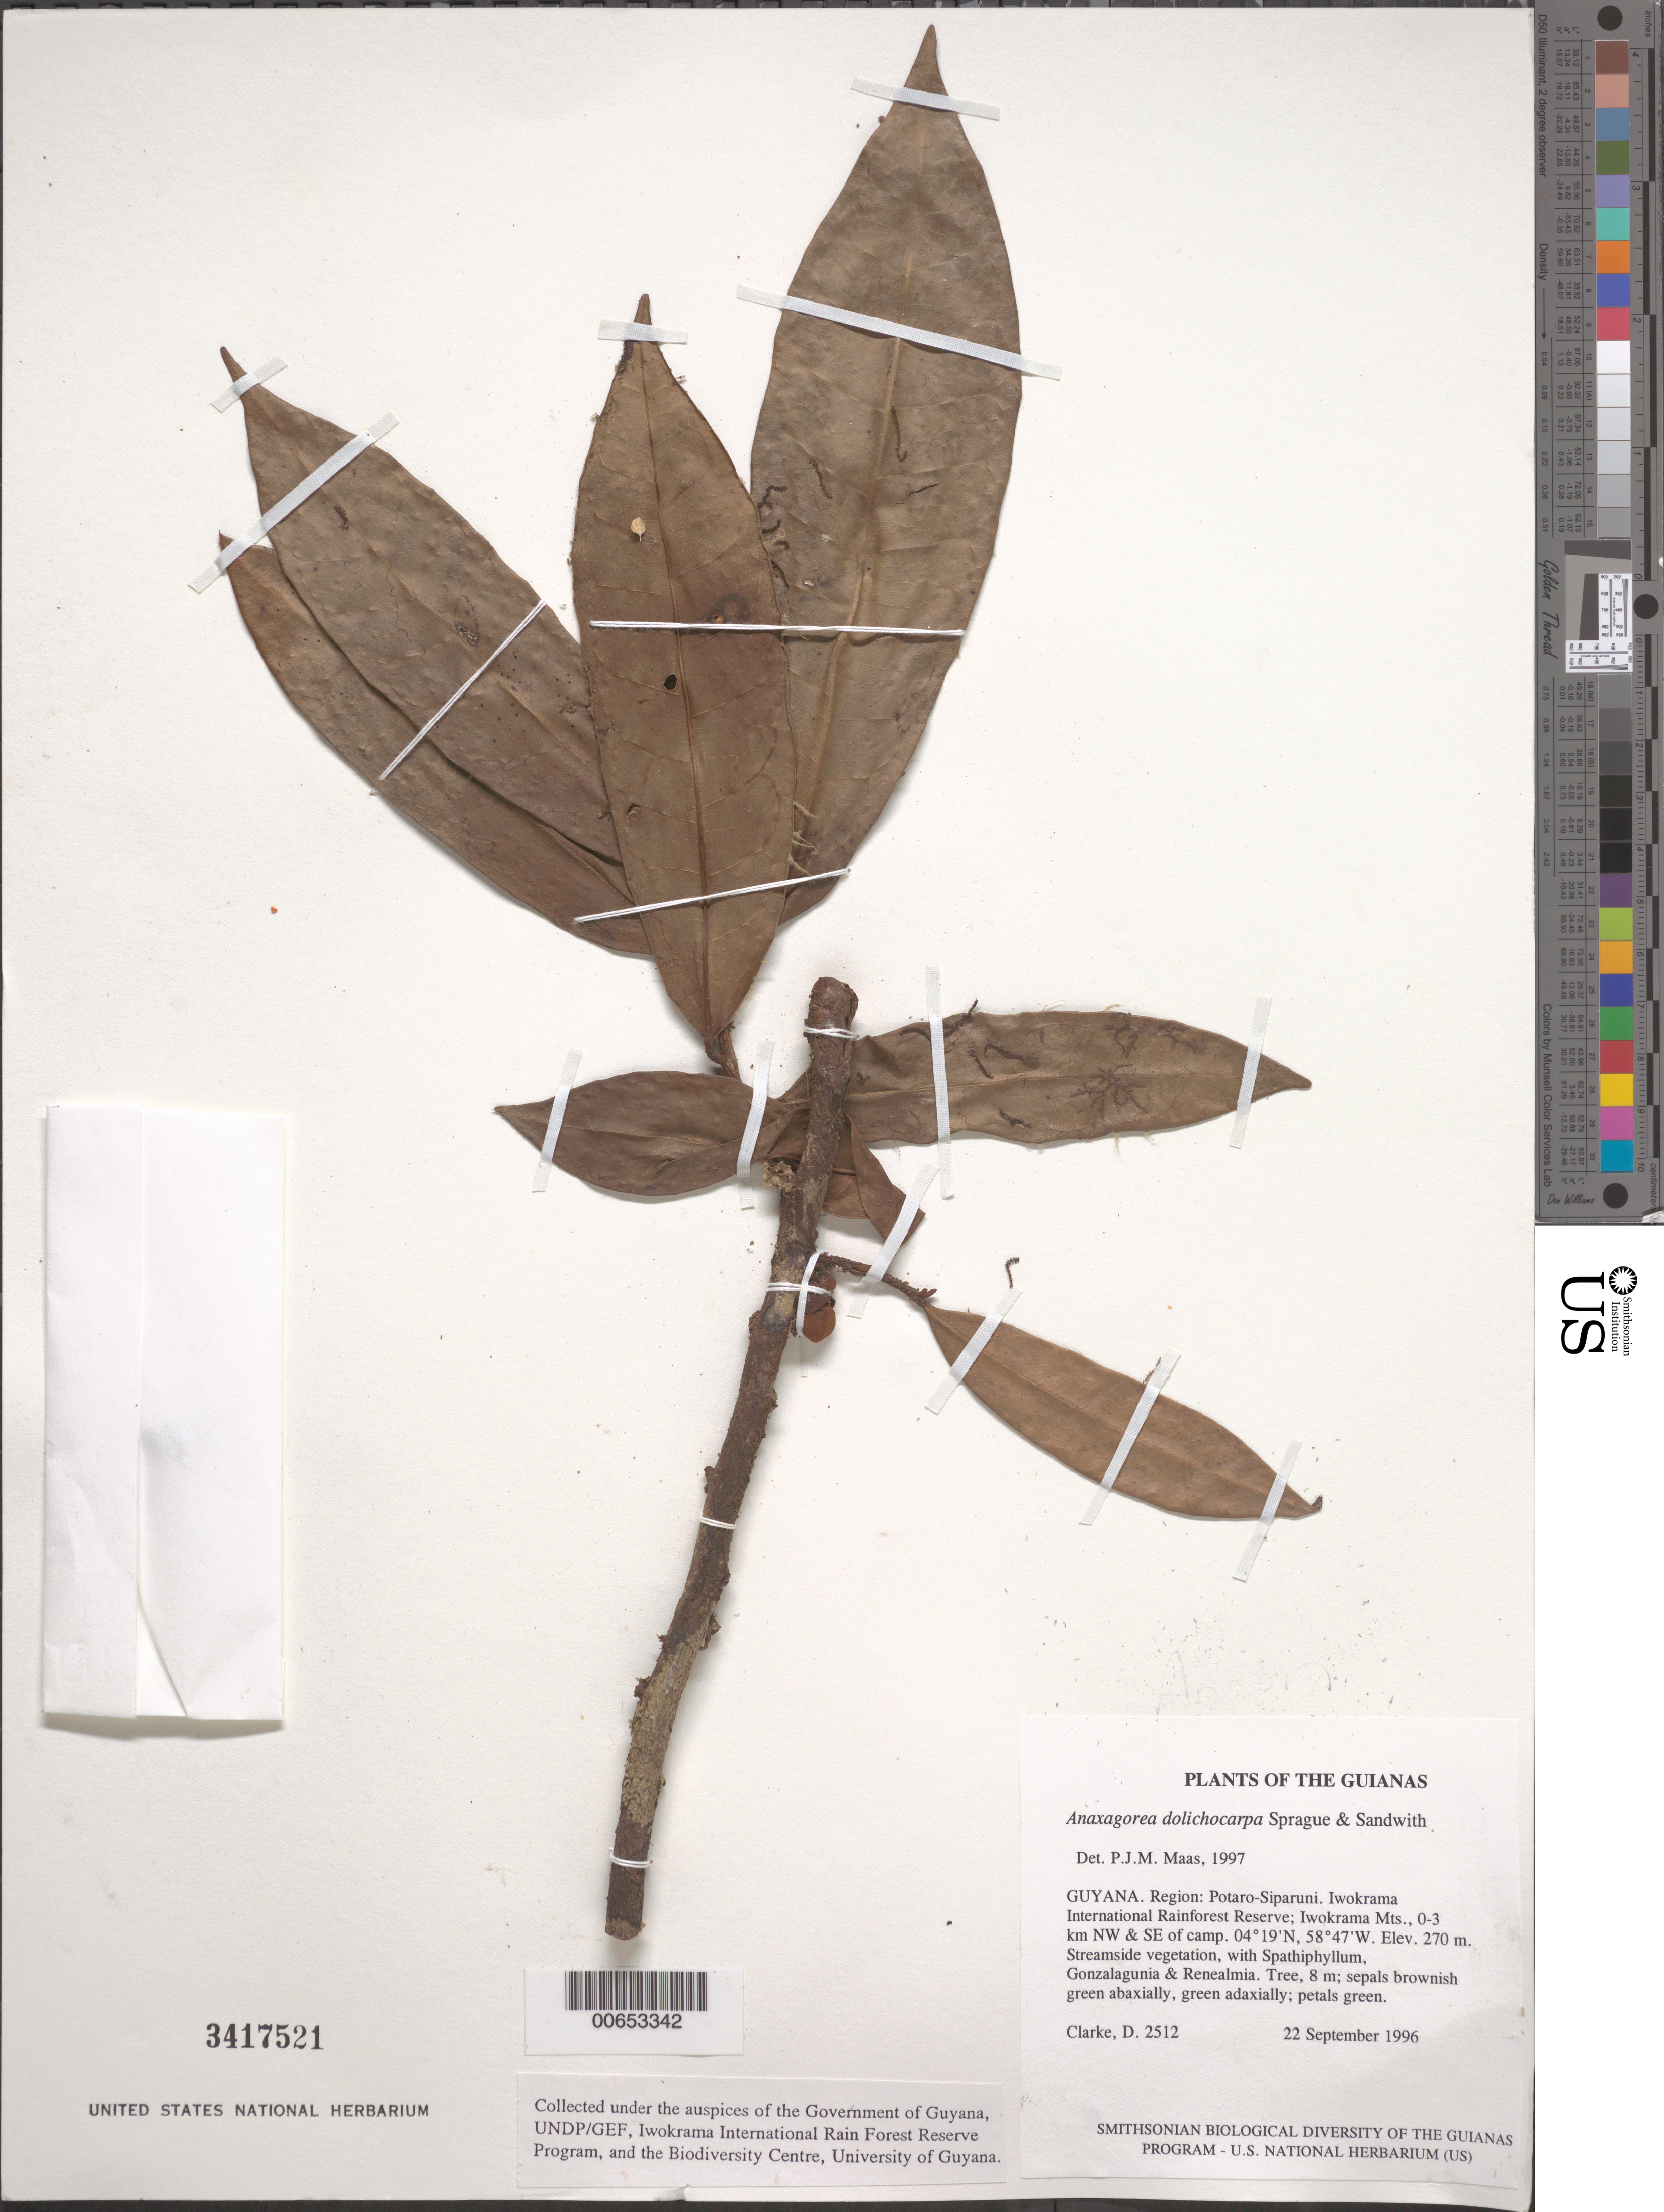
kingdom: Plantae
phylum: Tracheophyta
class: Magnoliopsida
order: Magnoliales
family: Annonaceae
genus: Anaxagorea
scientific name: Anaxagorea dolichocarpa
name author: Sprague & Sandwith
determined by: Maas, Paul J. M.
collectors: H. D. Clarke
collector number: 2512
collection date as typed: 22 September 1996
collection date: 1996-09-22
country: Guyana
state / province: Potaro-Siparuni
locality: Iwokrama International Rainforest Reserve; Iwokrama Mts., 0-3 km NW & SE of camp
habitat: Streamside vegetation, with Spathiphyllum, Gonzalagunia & Renealmia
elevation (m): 270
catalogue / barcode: US 3417521